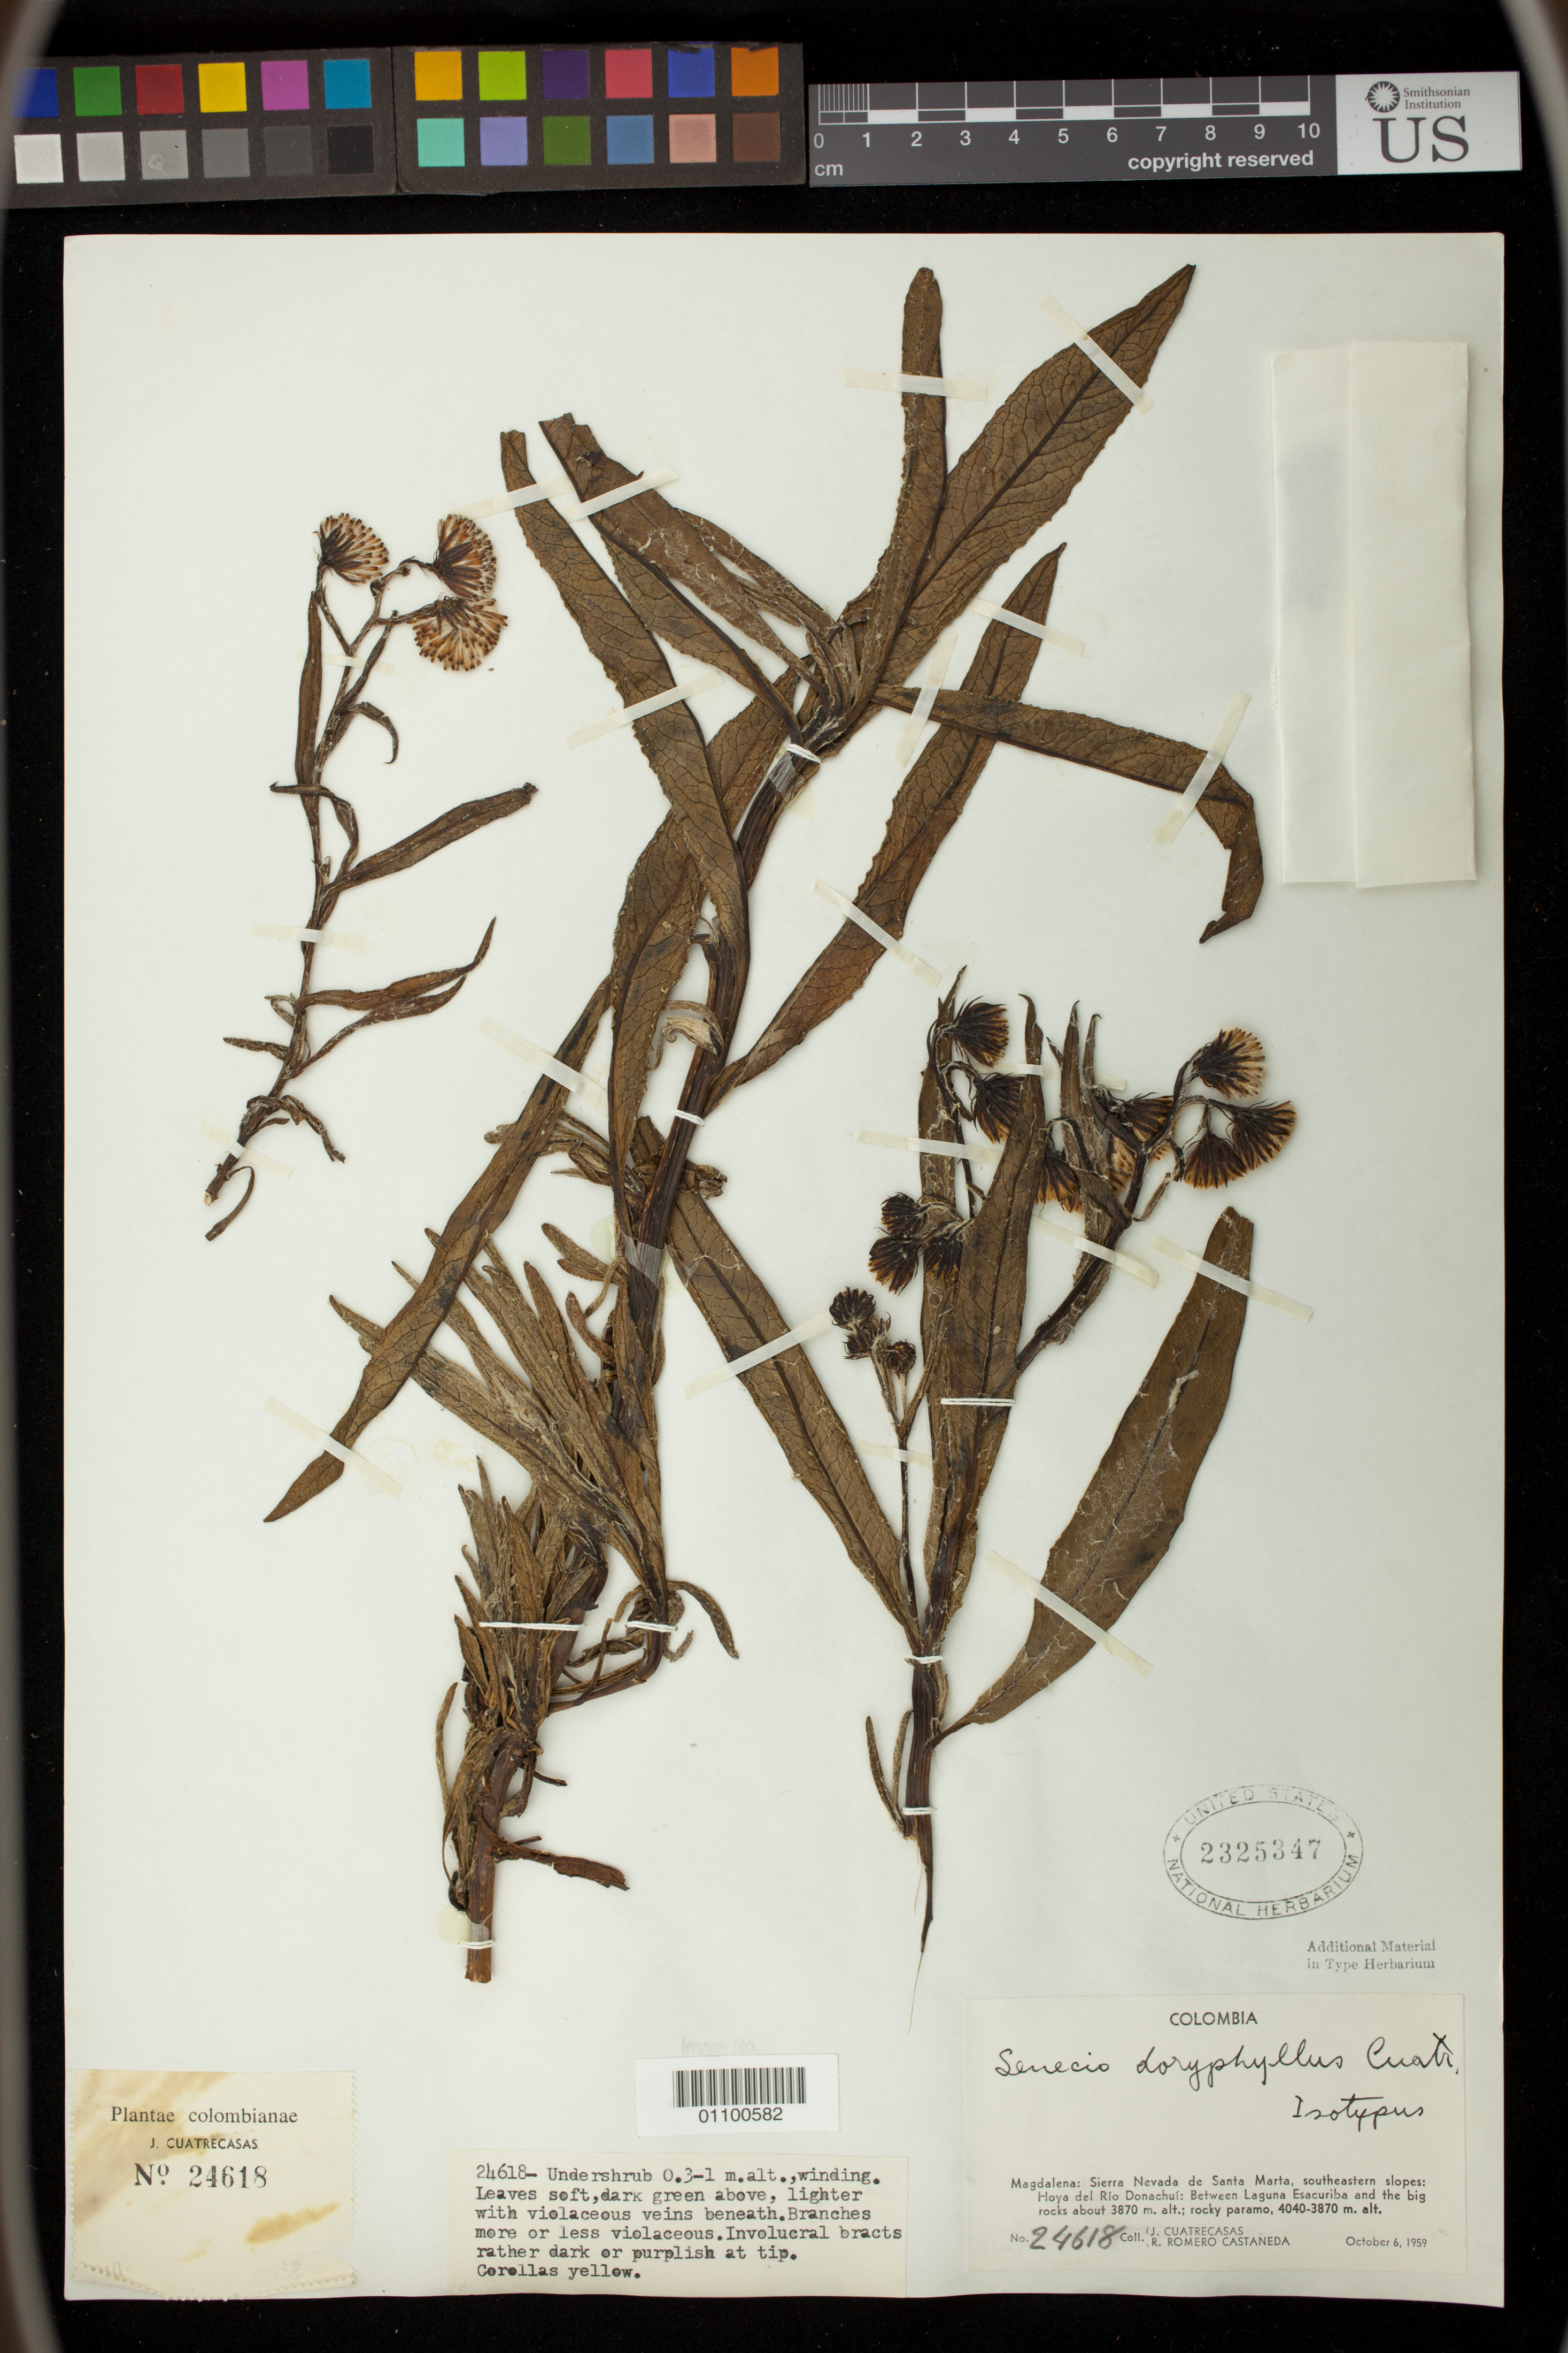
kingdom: Plantae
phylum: Tracheophyta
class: Magnoliopsida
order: Asterales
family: Asteraceae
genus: Senecio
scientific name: Senecio doryphyllus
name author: Cuatrec.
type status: Isotype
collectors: J. Cuatrecasas & R. Romero Castañeda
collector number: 24618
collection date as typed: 06 Oct 1959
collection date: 1959-10-06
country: Colombia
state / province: Magdalena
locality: Sierra Nevada de Santa Marta.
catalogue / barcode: US 2325347